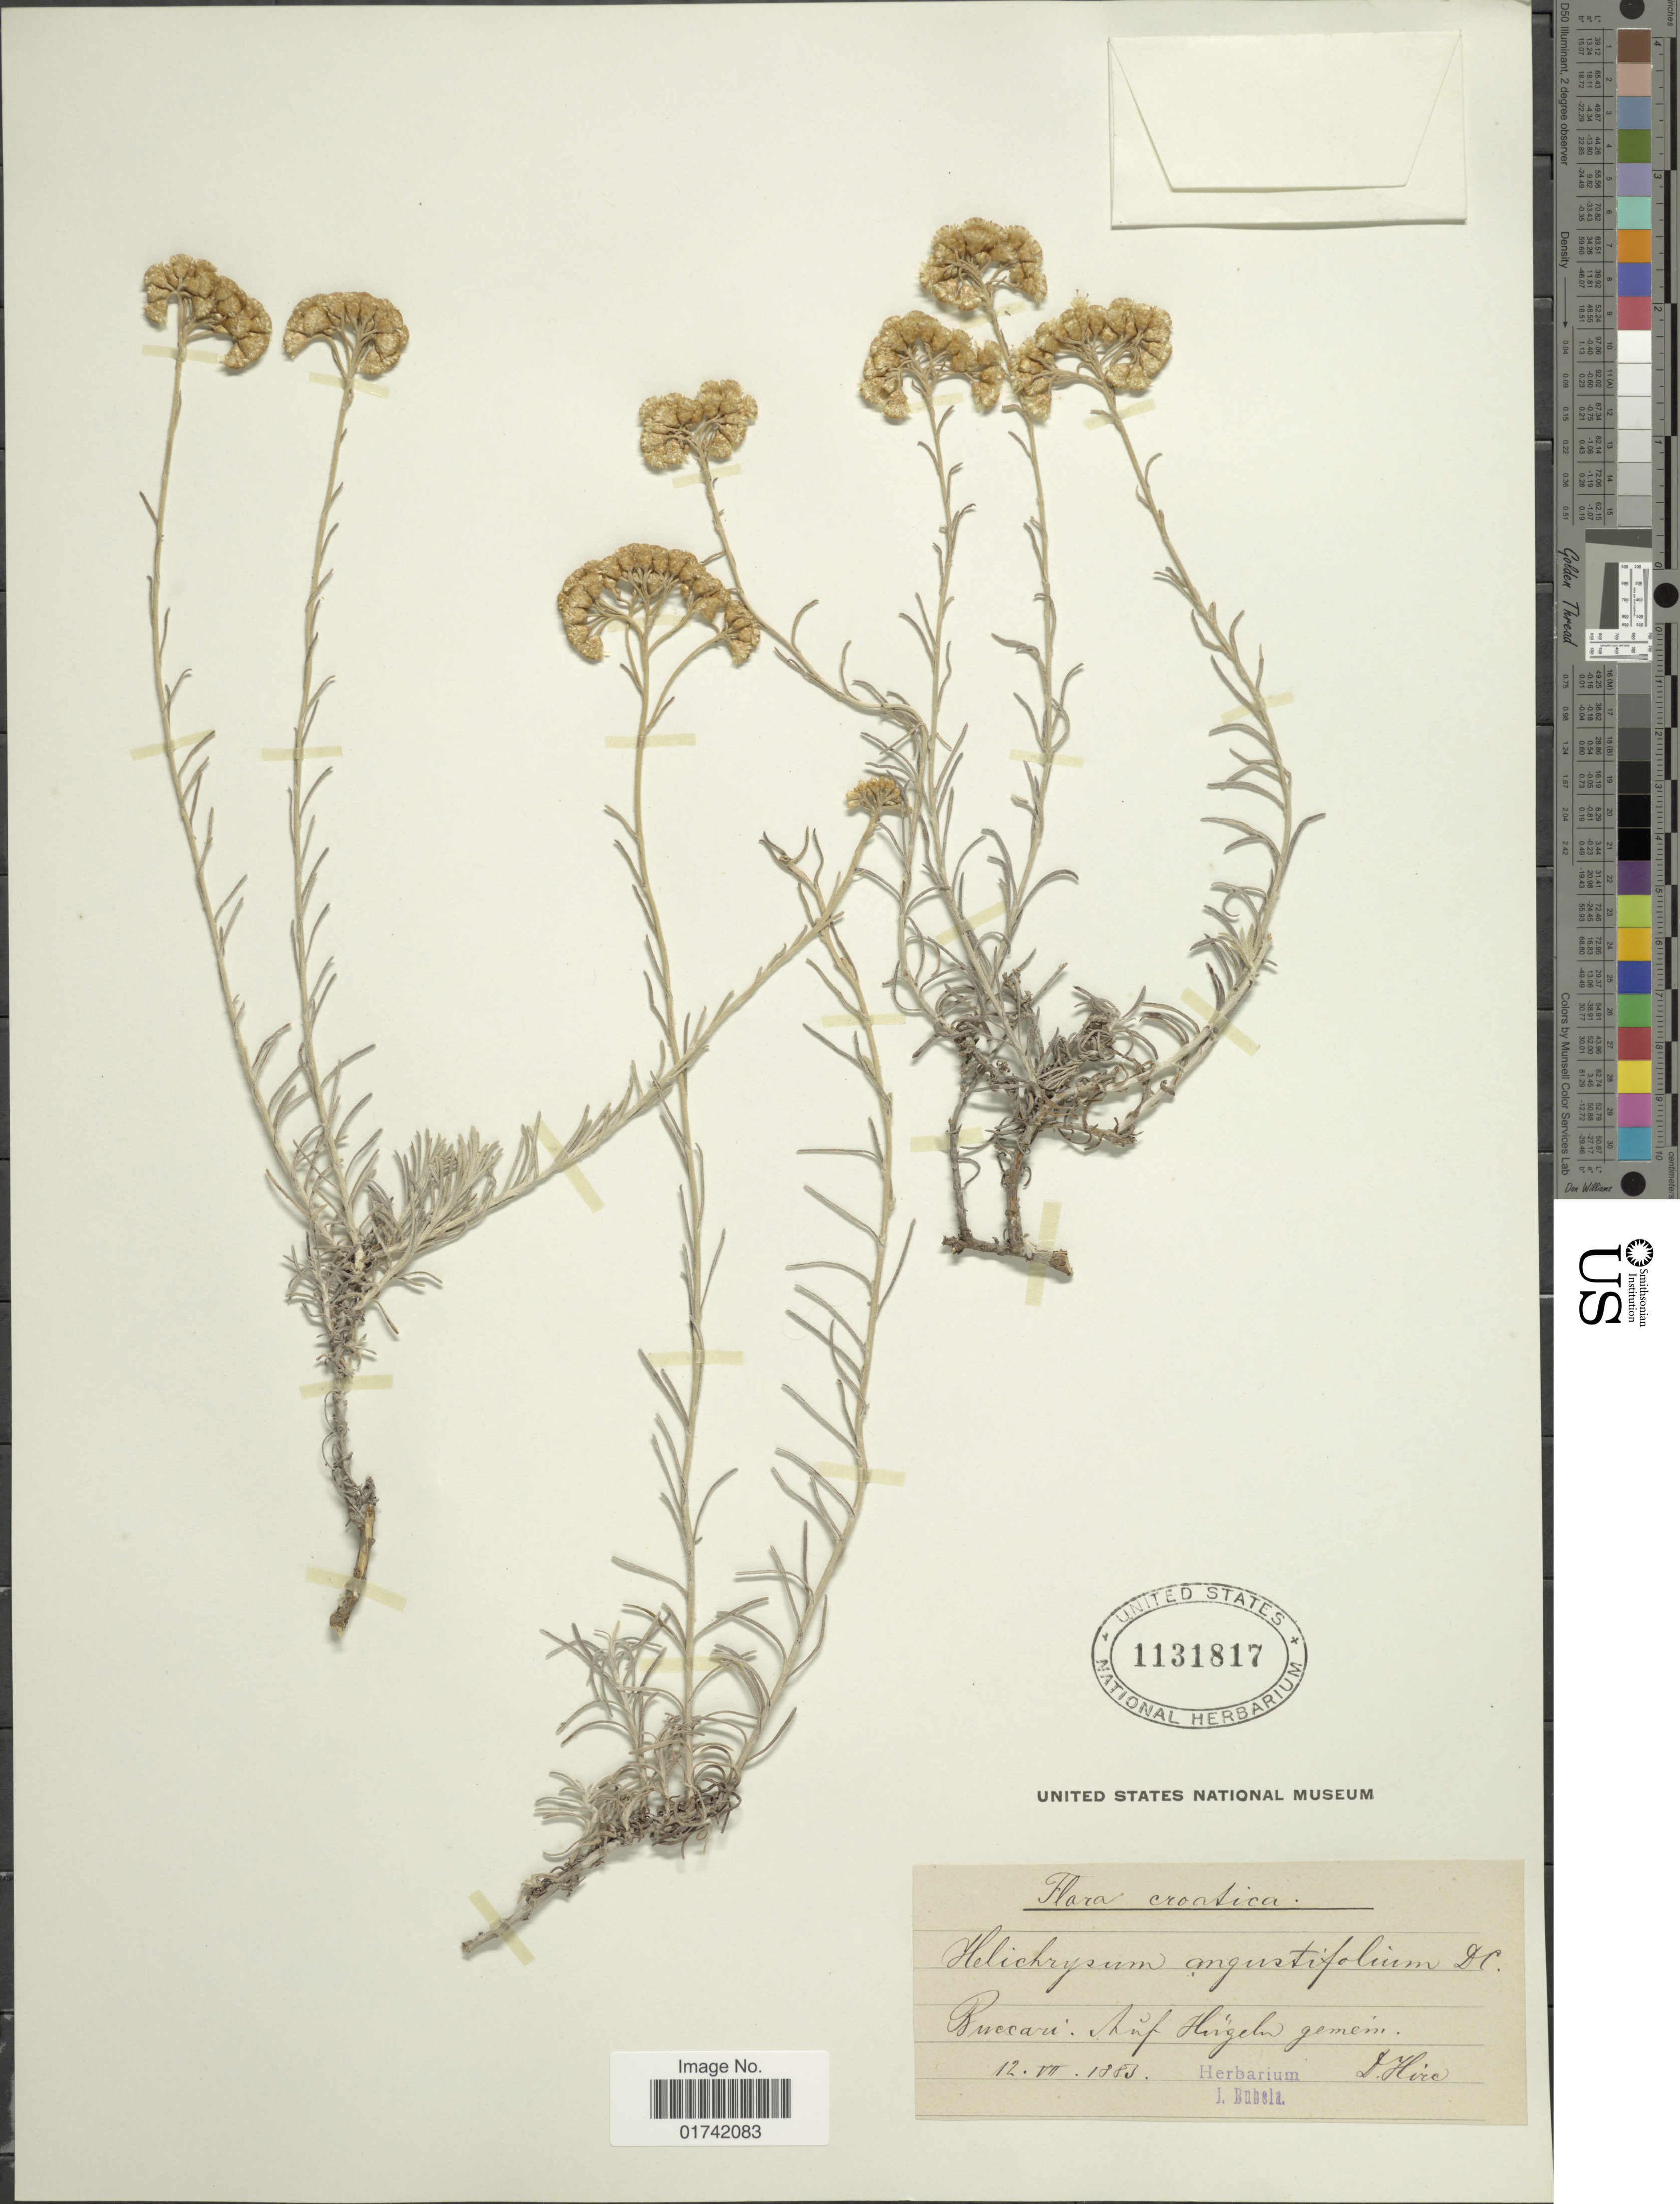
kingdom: Plantae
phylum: Tracheophyta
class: Magnoliopsida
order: Asterales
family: Asteraceae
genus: Helichrysum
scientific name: Helichrysum angustifolium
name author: (Lam.) DC.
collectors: D. Hiere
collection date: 1883-07-12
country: Croatia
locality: Buccari: Auf Hugelen gemein [interpreted]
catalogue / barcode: US 1131817